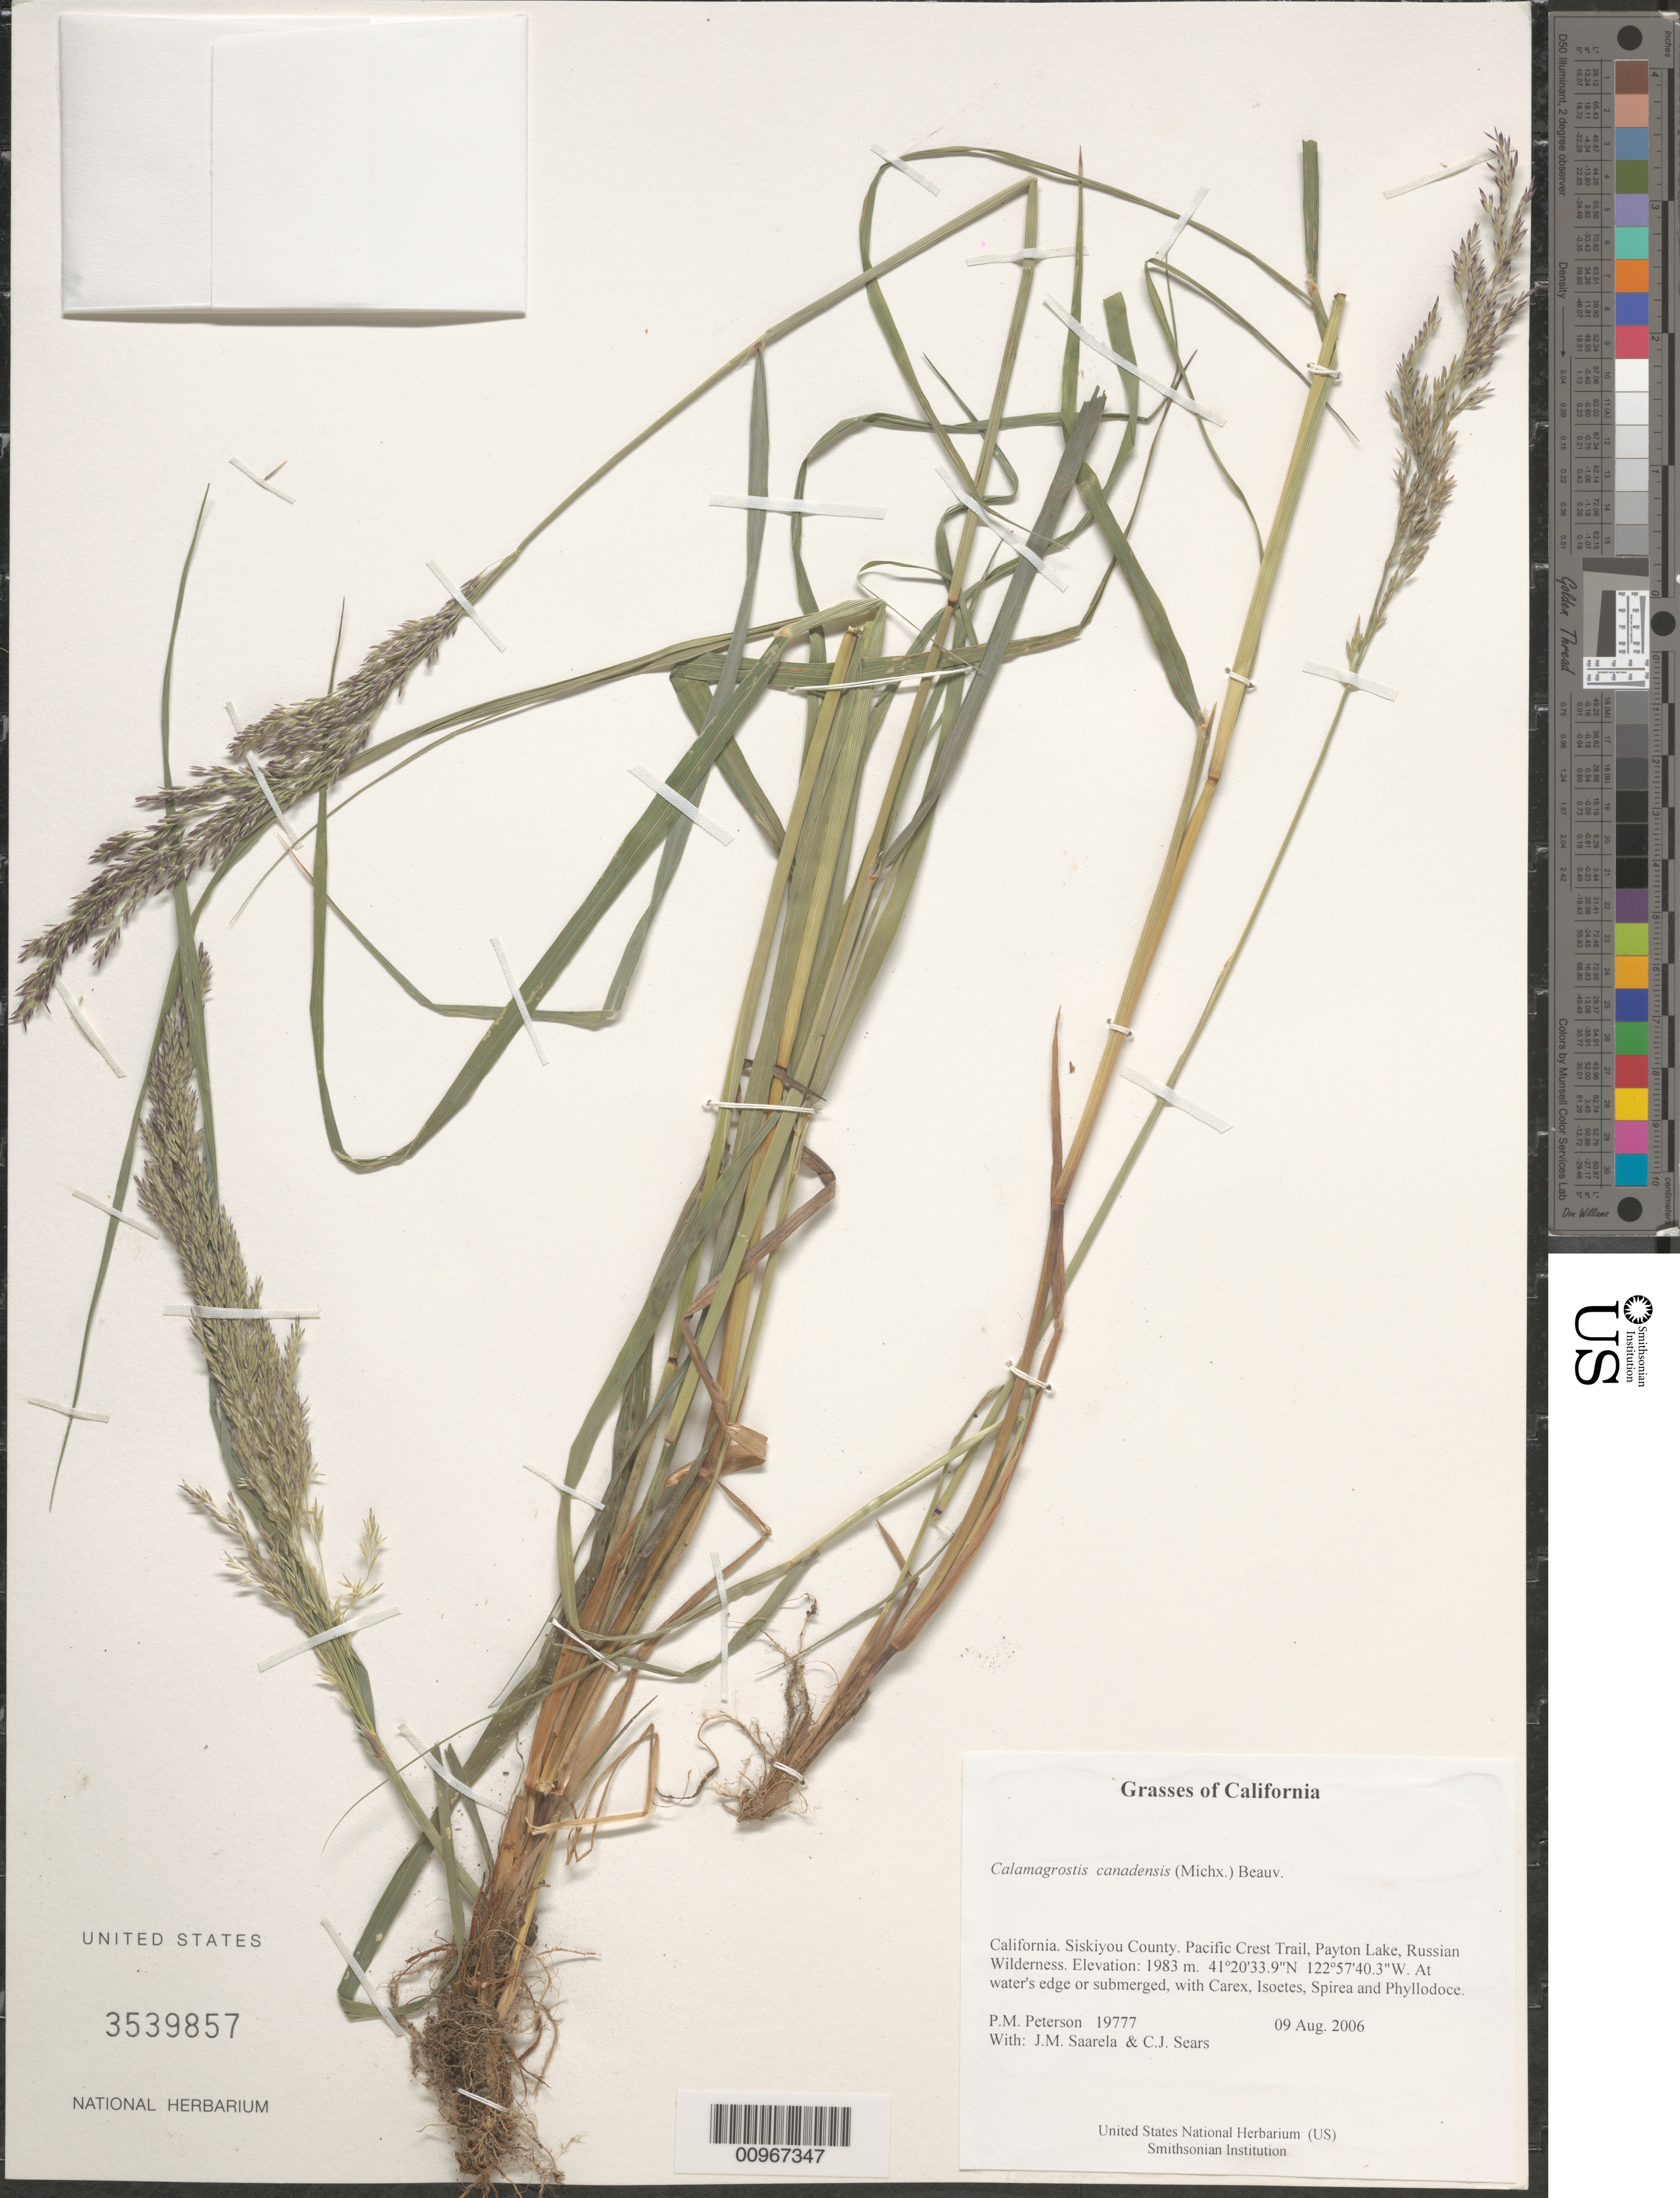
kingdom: Plantae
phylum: Tracheophyta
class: Liliopsida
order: Poales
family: Poaceae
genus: Calamagrostis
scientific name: Calamagrostis canadensis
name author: (Michx.) P. Beauv.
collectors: P. M. Peterson, J. Saarela & C. Sears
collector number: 19777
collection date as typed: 09 Aug 2006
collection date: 2006-08-09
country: United States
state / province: California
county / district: Siskiyou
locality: Pacific Crest Trail, Payton Lake, Russian Wilderness.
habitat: At water's edge or submerged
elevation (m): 1983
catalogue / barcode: US 3539857